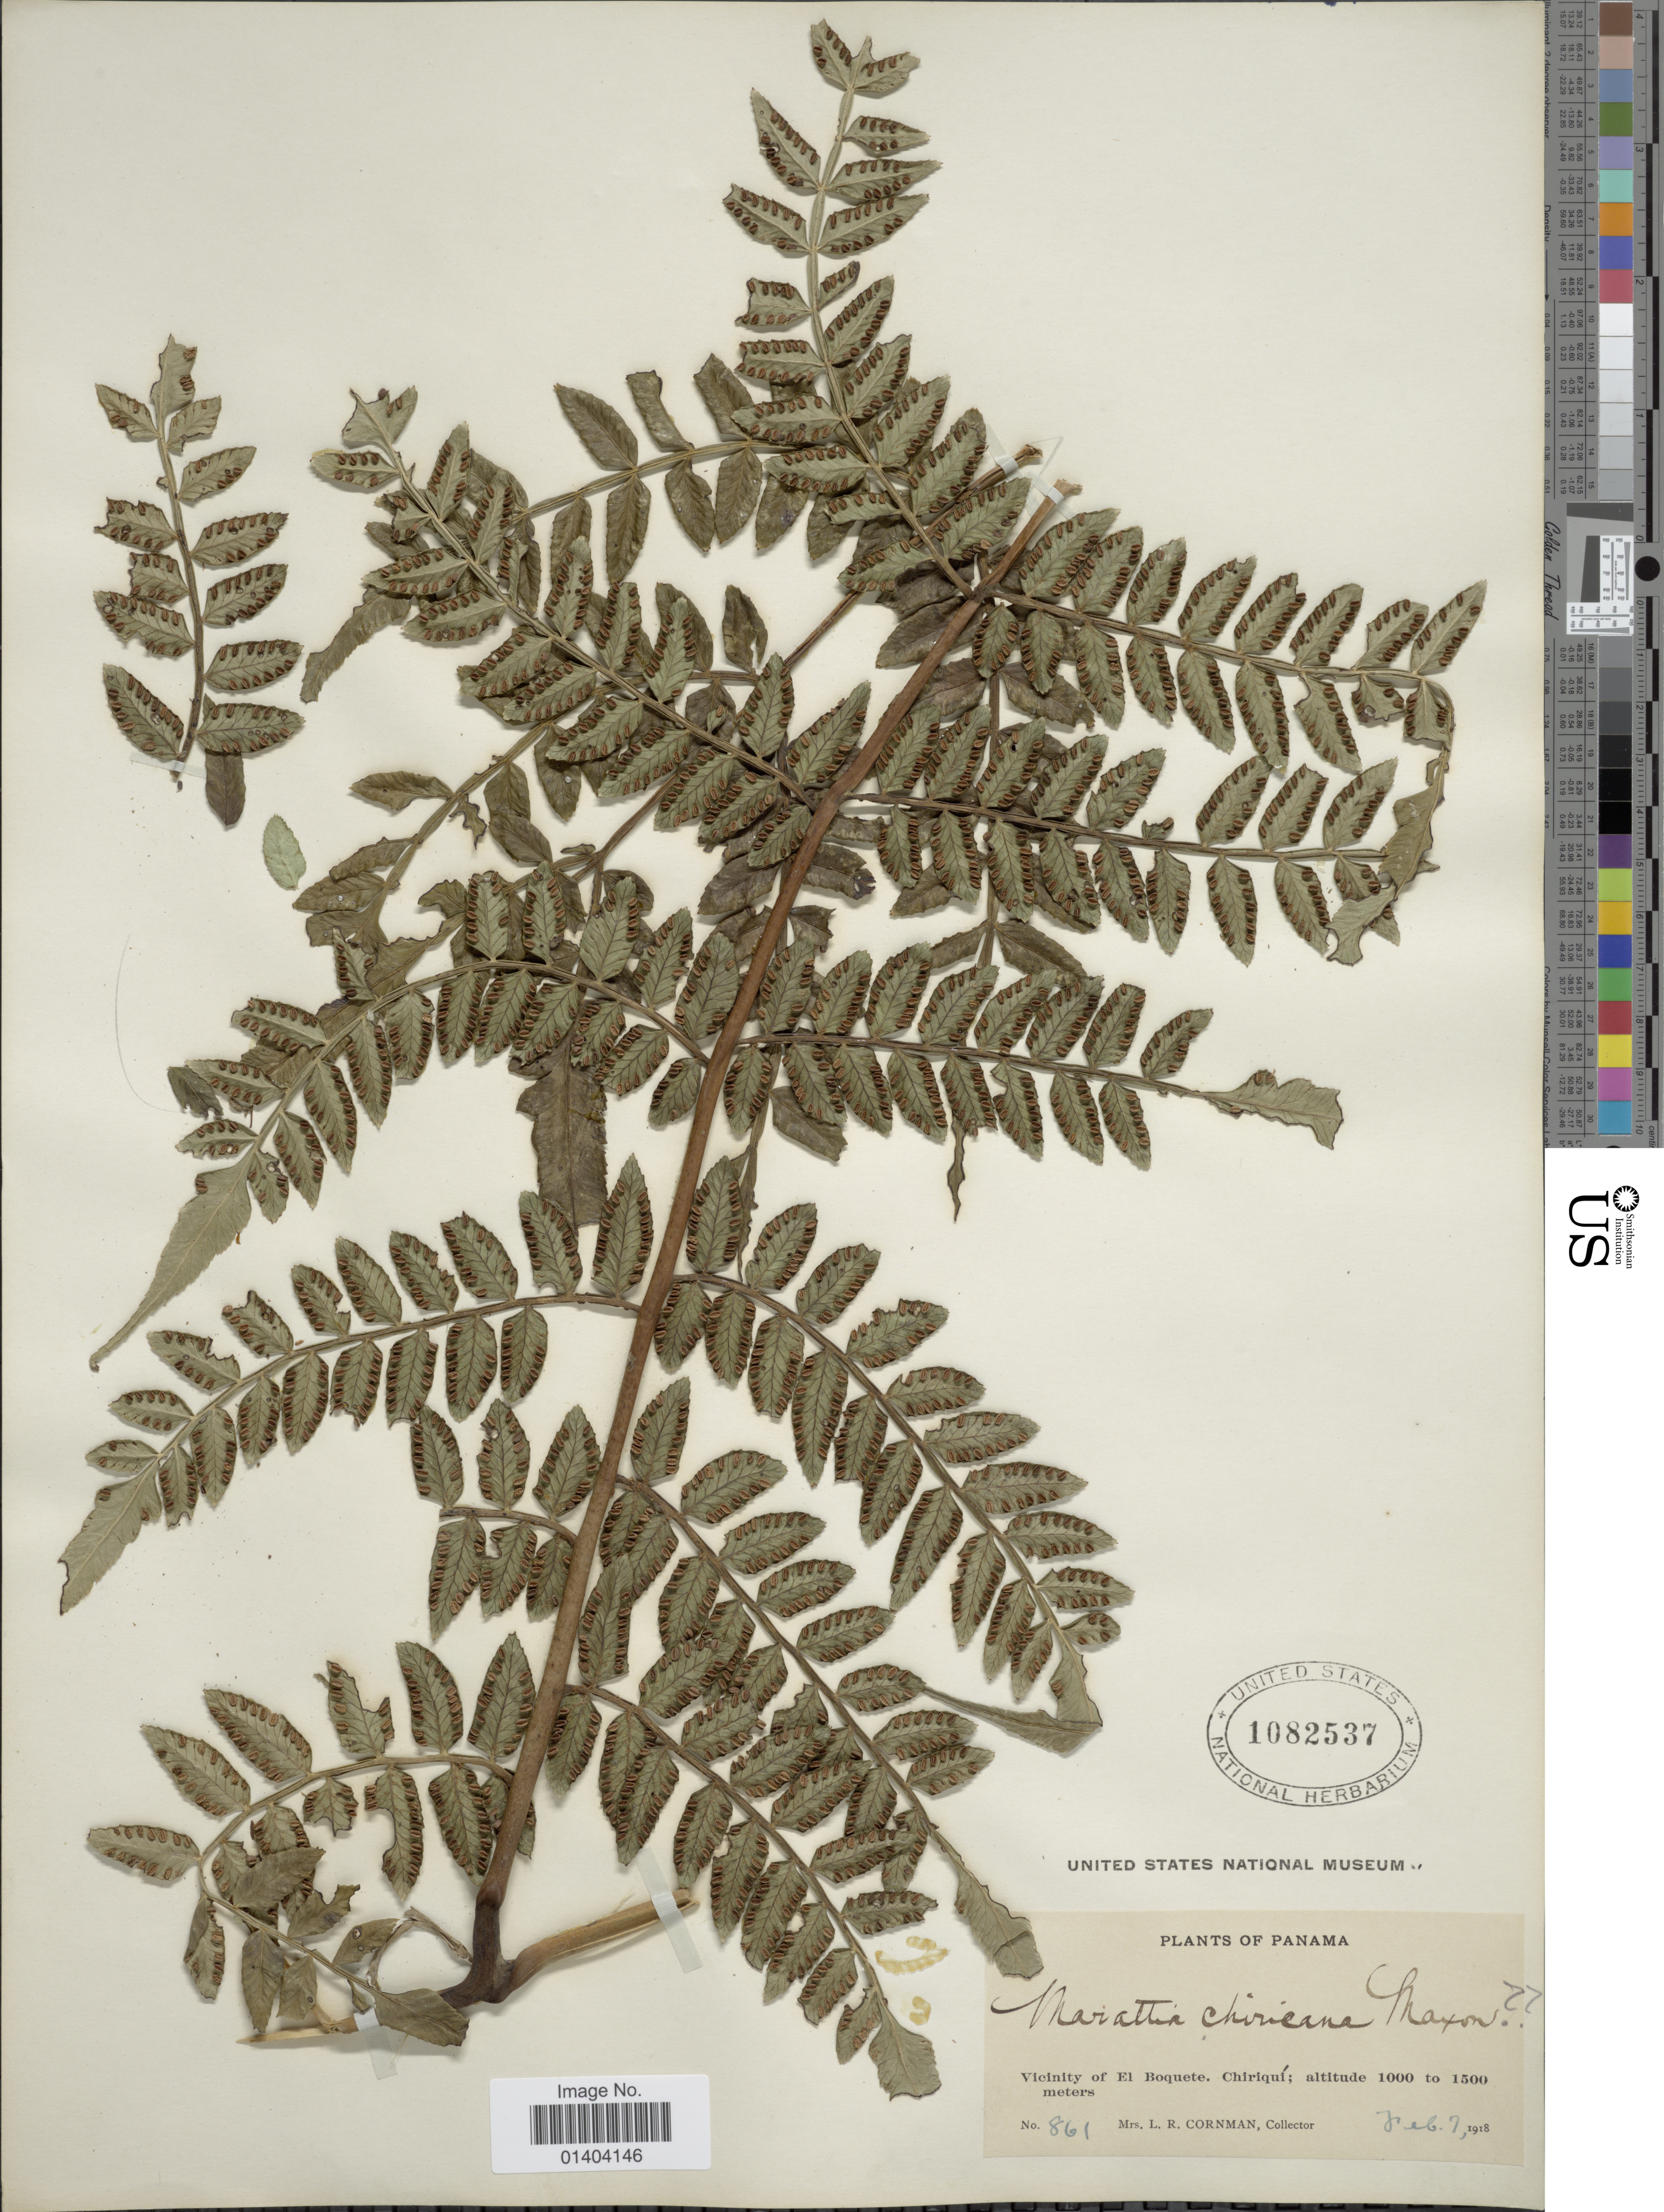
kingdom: Plantae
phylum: Tracheophyta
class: Polypodiopsida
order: Marattiales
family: Marattiaceae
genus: Marattia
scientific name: Marattia excavata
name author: Underw.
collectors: L. Cornman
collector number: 861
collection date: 1918-02-07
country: Panama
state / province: Chiriqui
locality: Vicinity of El Boquete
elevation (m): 1000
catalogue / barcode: US 1082537